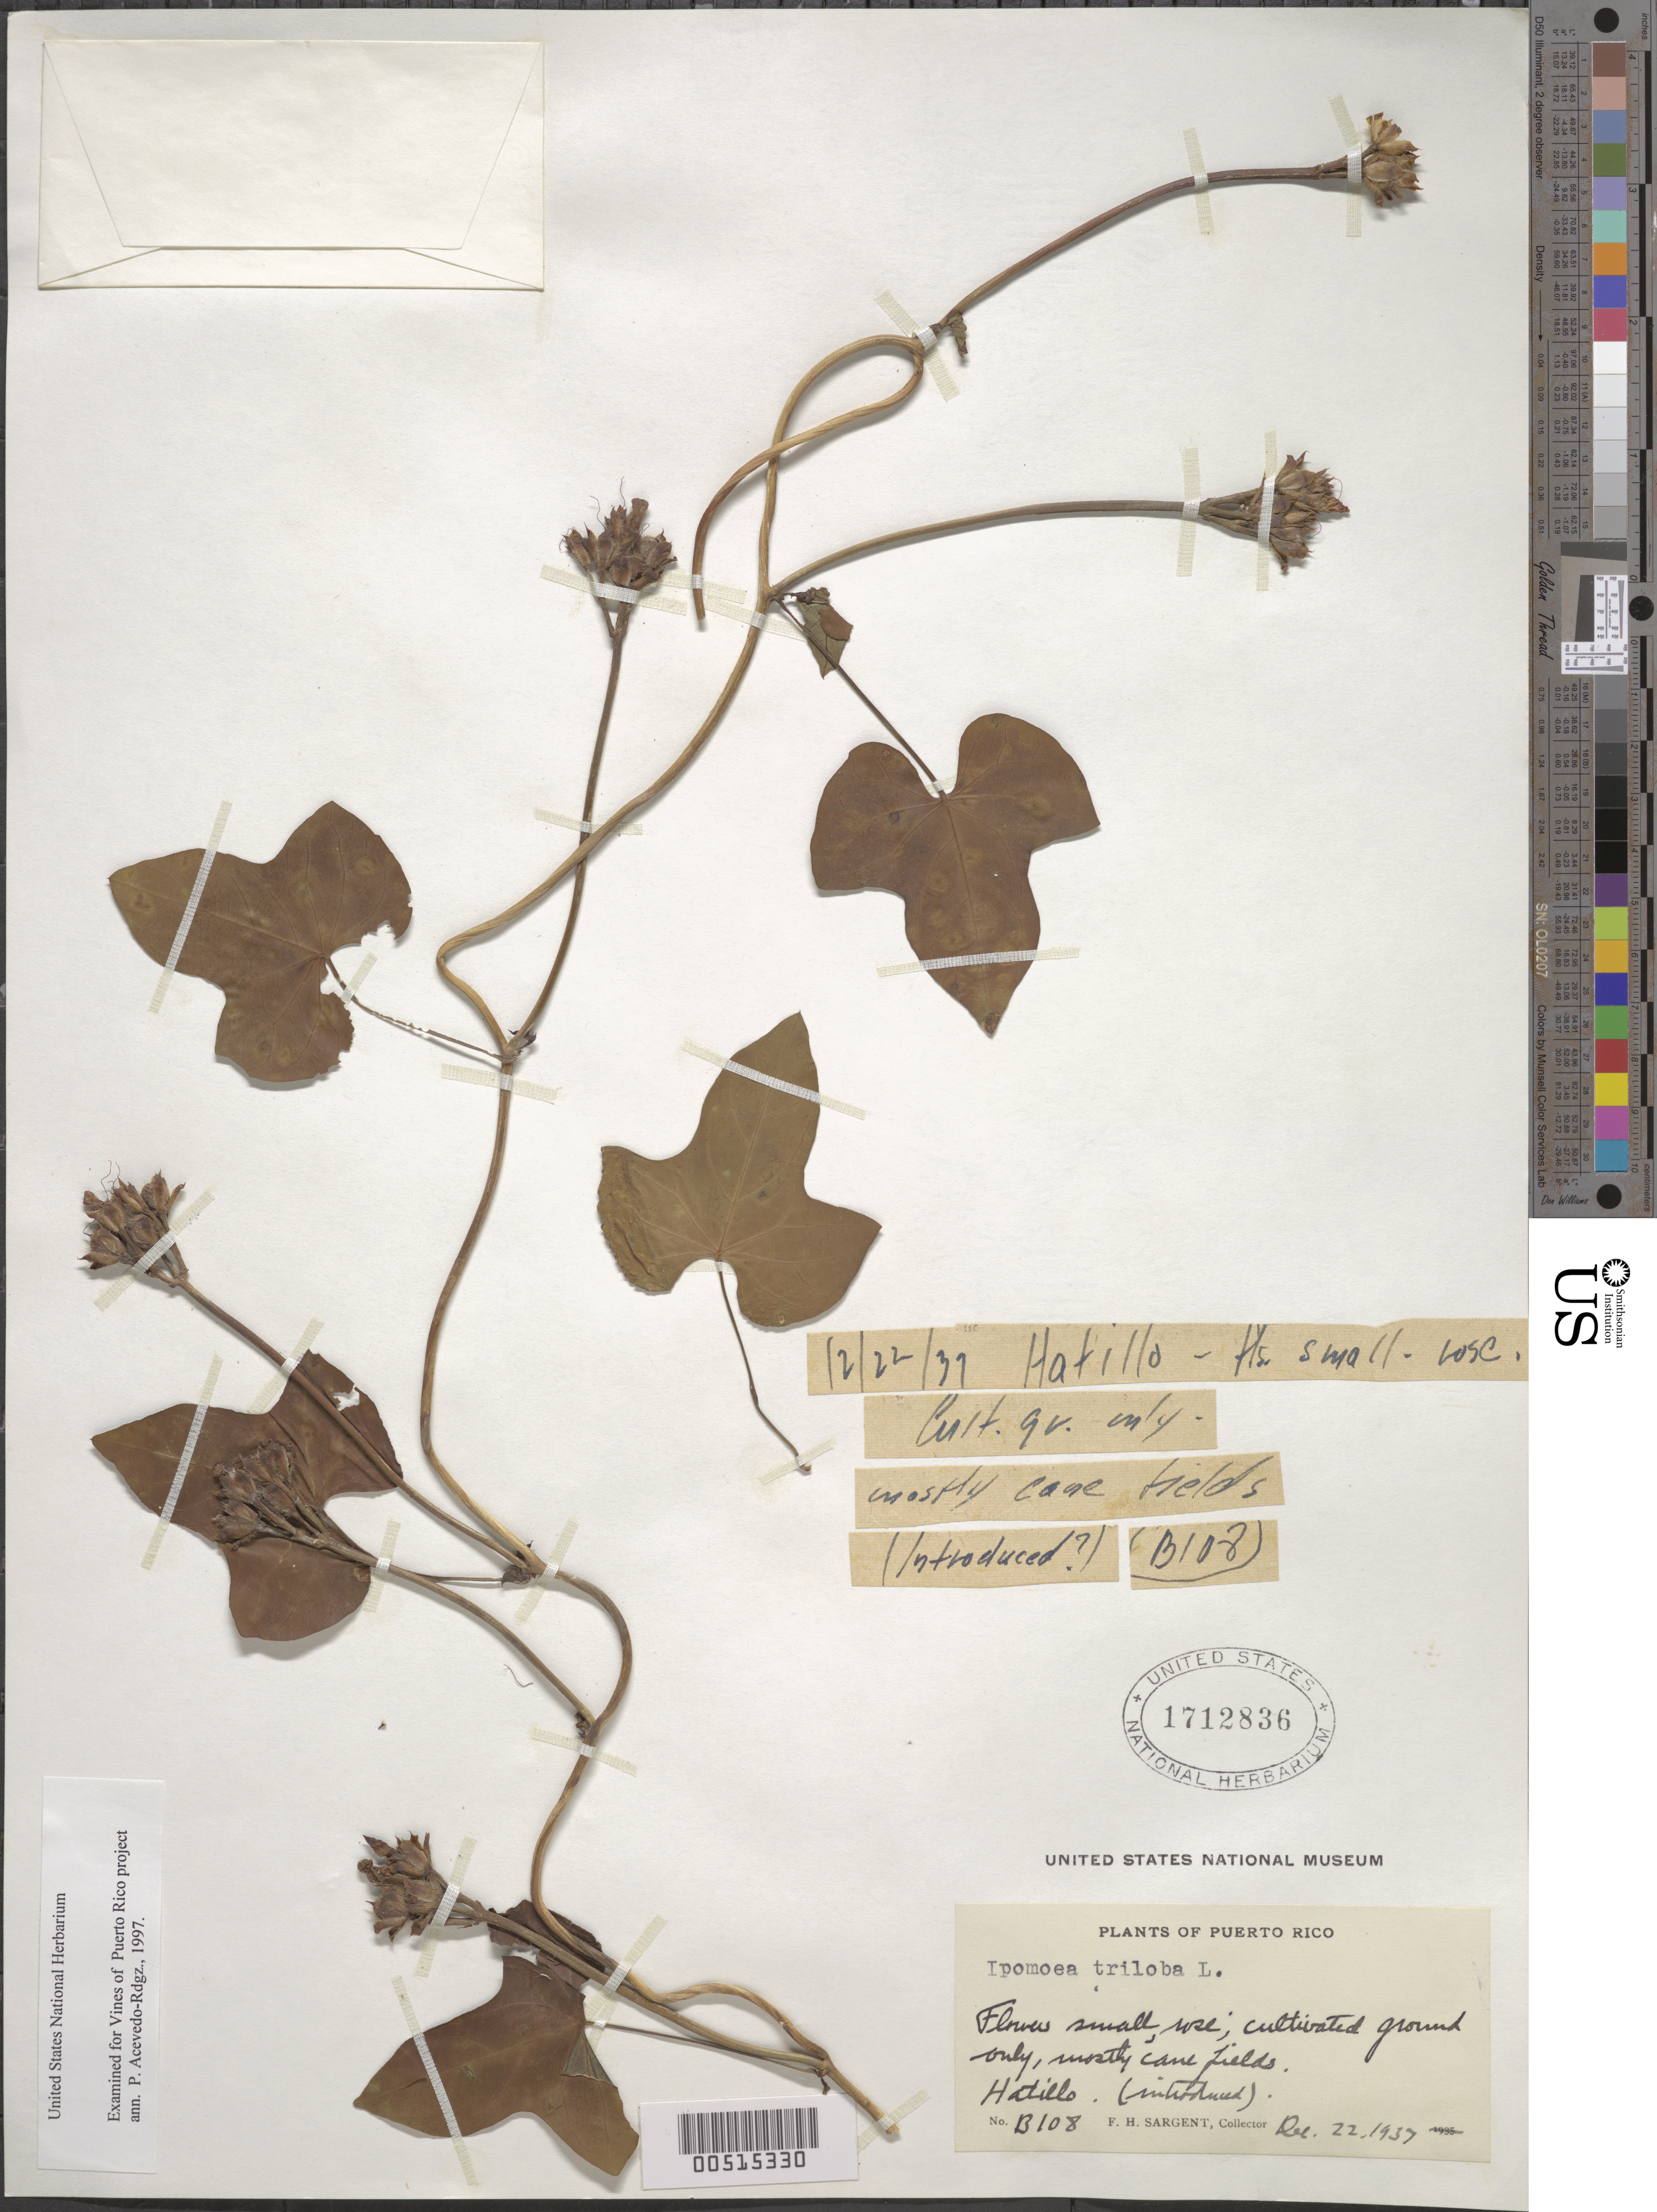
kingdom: Plantae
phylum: Tracheophyta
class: Magnoliopsida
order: Solanales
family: Convolvulaceae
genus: Ipomoea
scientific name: Ipomoea triloba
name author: L.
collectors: F. H. Sargent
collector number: B108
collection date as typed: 22 Dec 1937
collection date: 1937-12-22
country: Puerto Rico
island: Greater Antilles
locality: Hatillo (Introduced). Mostly cane fields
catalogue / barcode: US 1712836